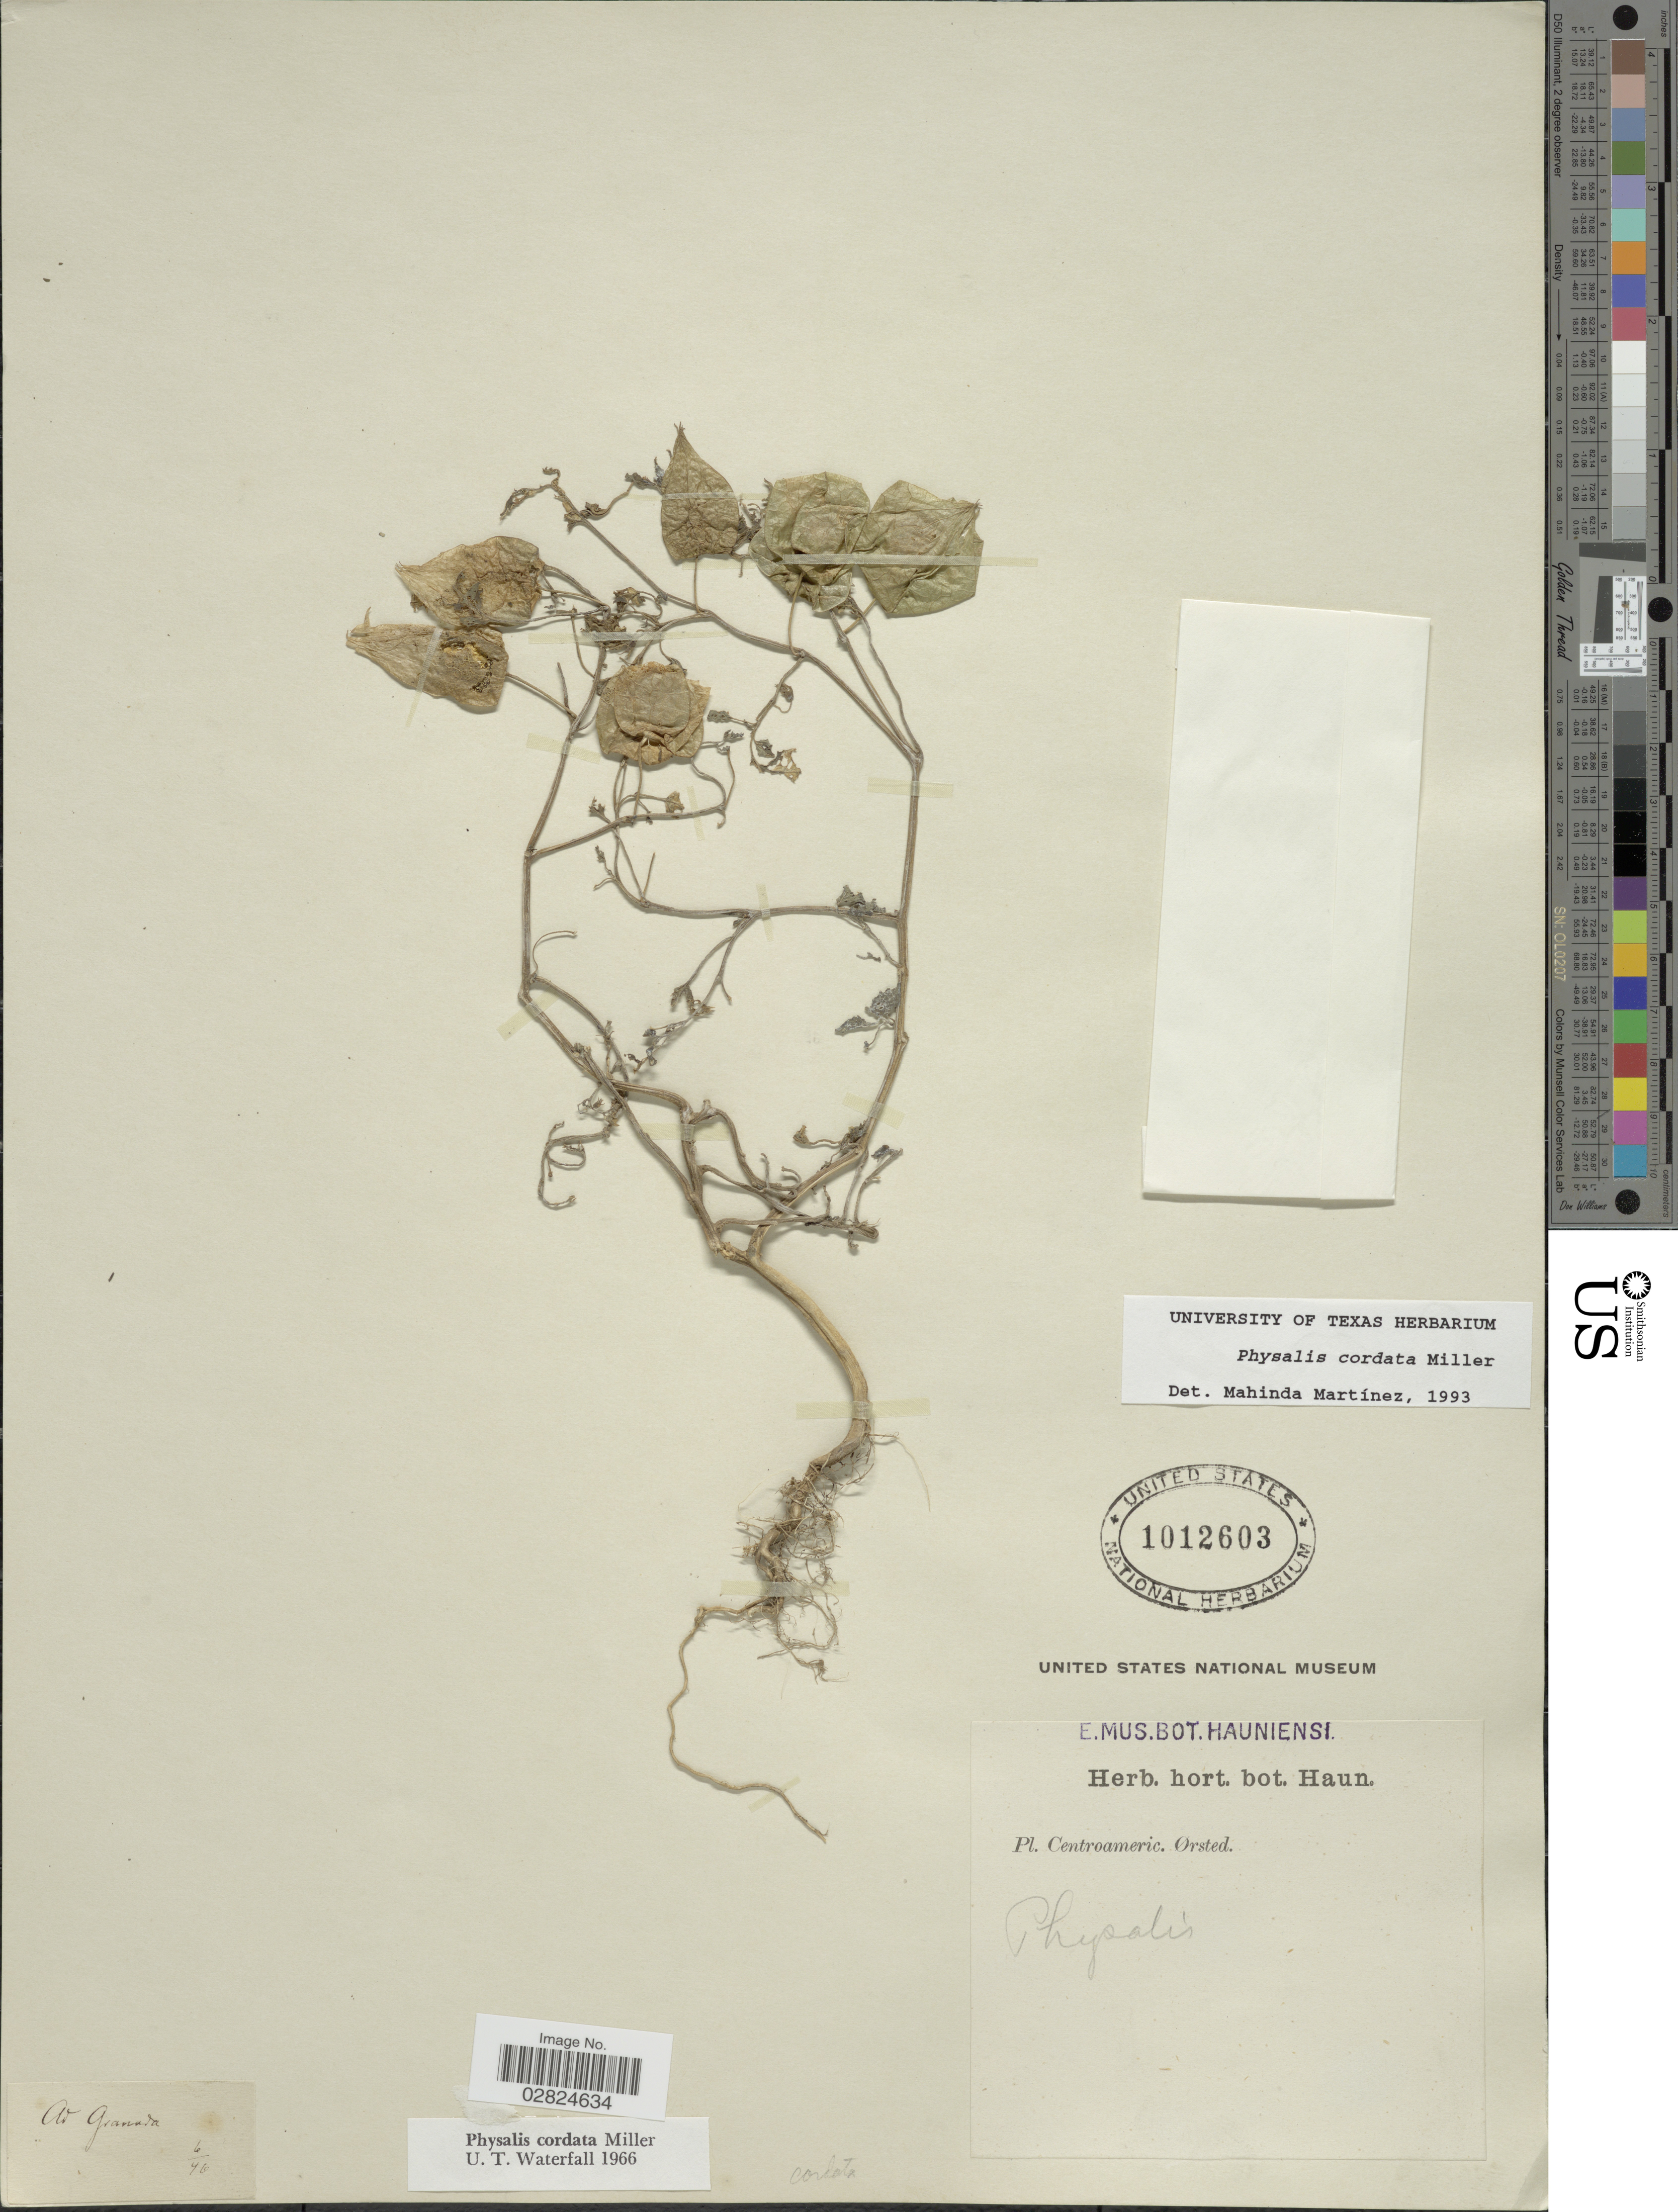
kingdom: Plantae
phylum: Tracheophyta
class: Magnoliopsida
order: Solanales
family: Solanaceae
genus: Physalis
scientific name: Physalis cordata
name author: Mill.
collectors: Ørsted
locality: Centroameric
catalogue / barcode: US 1012603